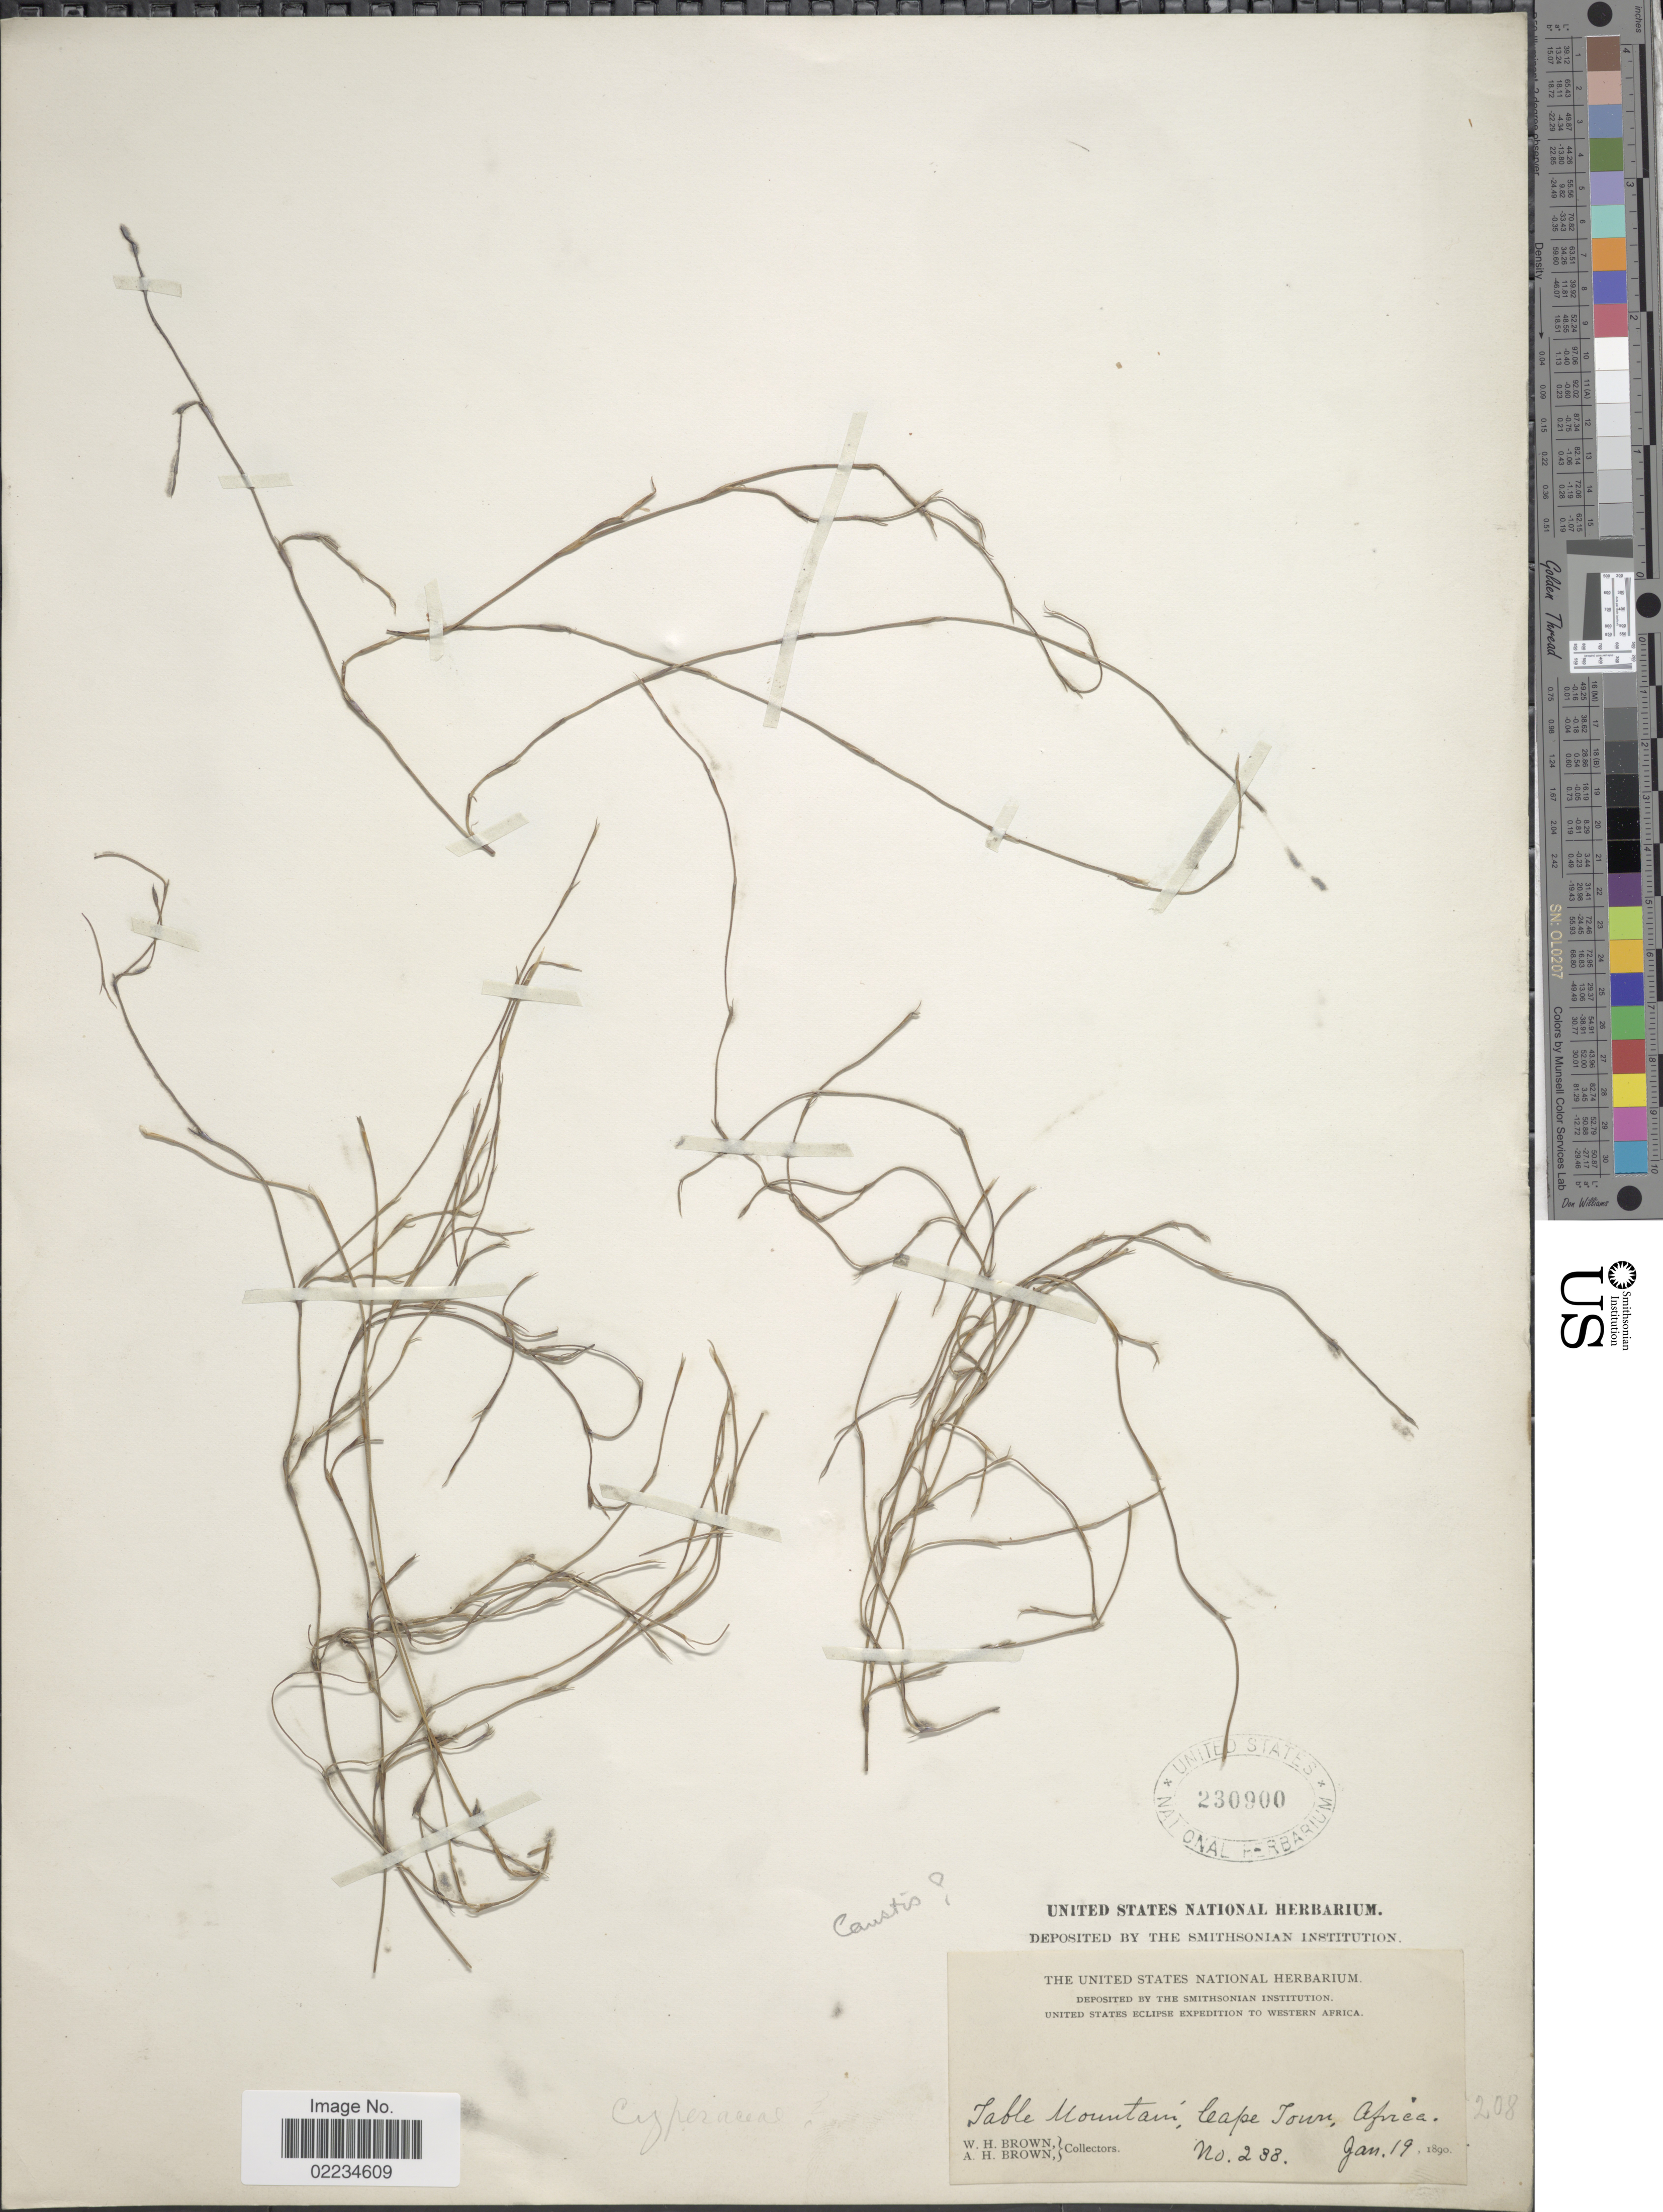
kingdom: Plantae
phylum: Tracheophyta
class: Liliopsida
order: Poales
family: Restionaceae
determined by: Strong, Mark T., (BOT), Smithsonian Institution - National Museum of Natural History (UNITED STATES)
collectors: W. H. Brown & A. H. Brown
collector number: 233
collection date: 1890-01-19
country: South Africa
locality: Table Mountain, Cape Town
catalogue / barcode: US 230900